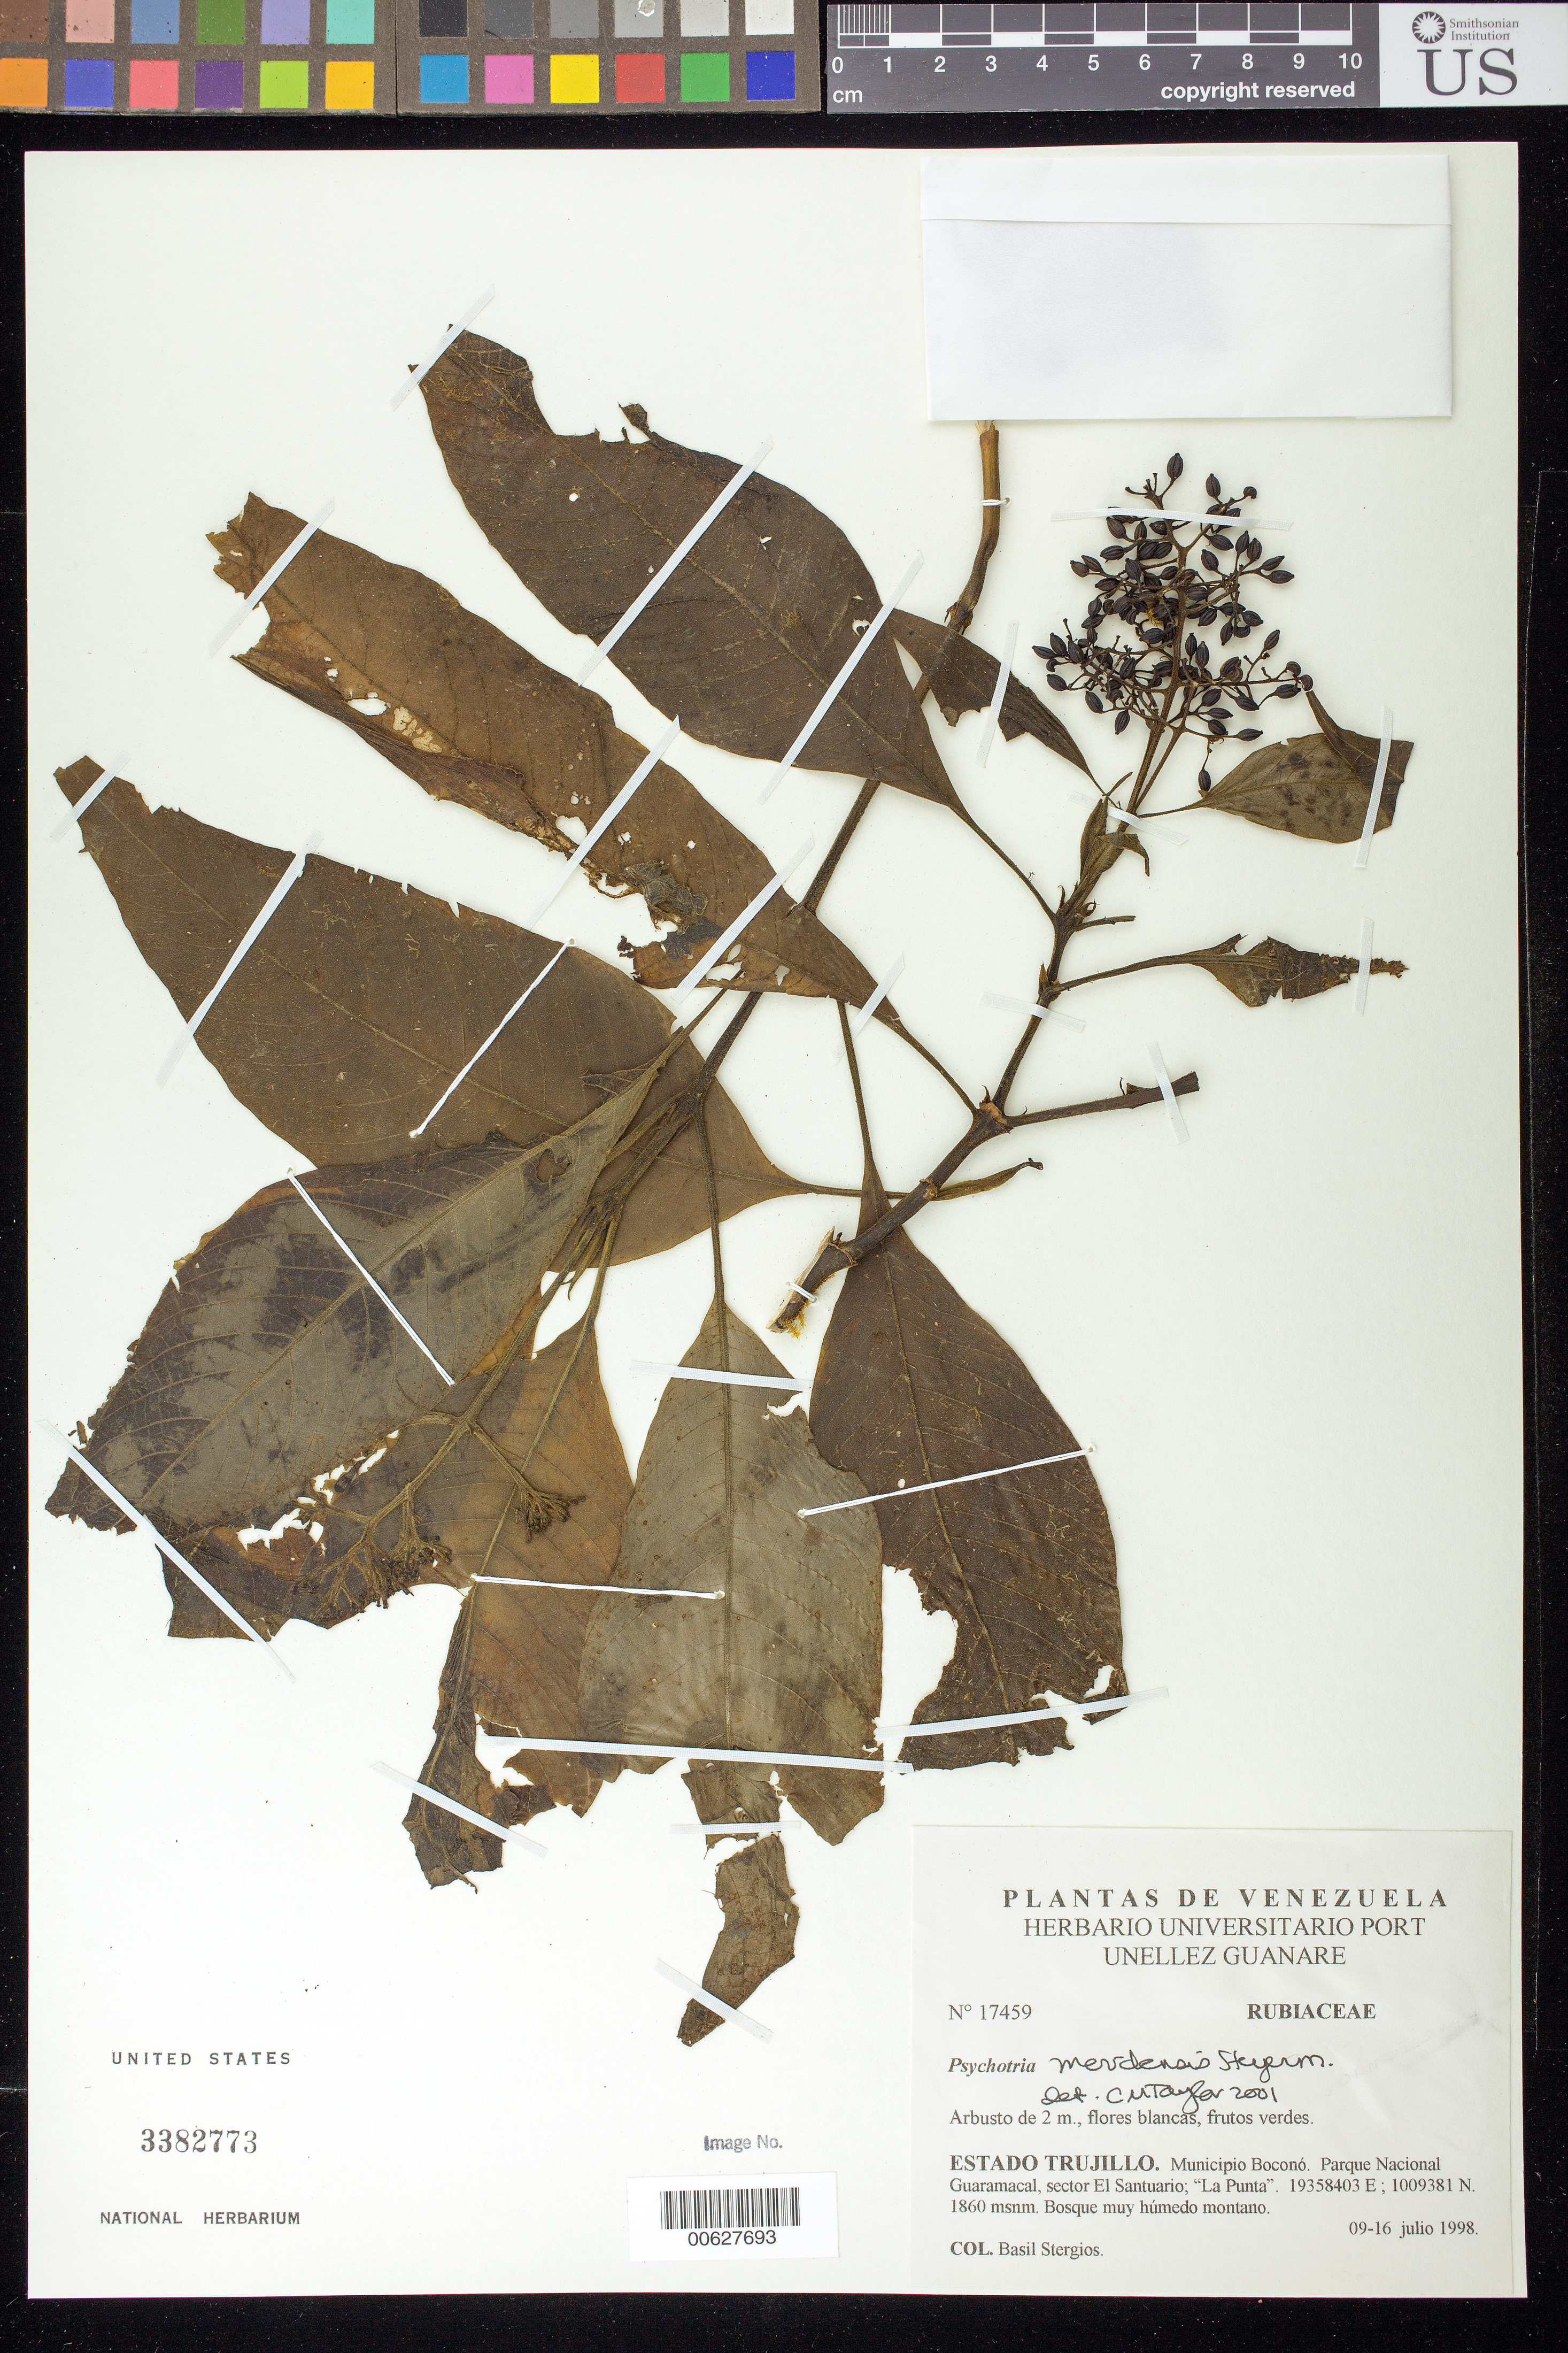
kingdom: Plantae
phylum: Tracheophyta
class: Magnoliopsida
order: Gentianales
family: Rubiaceae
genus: Psychotria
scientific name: Psychotria sp.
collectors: B. G. Stergios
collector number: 17459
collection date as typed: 09 Jul 1998 to 16 Jul 1998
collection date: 1998-07-09/1998-07-16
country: Venezuela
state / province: Trujillo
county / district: Boconó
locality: Parque Nacional Guaramacal, Sector El Santuario, La Punta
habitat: Bosque muy húmedo montano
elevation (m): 1860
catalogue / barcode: US 3382773